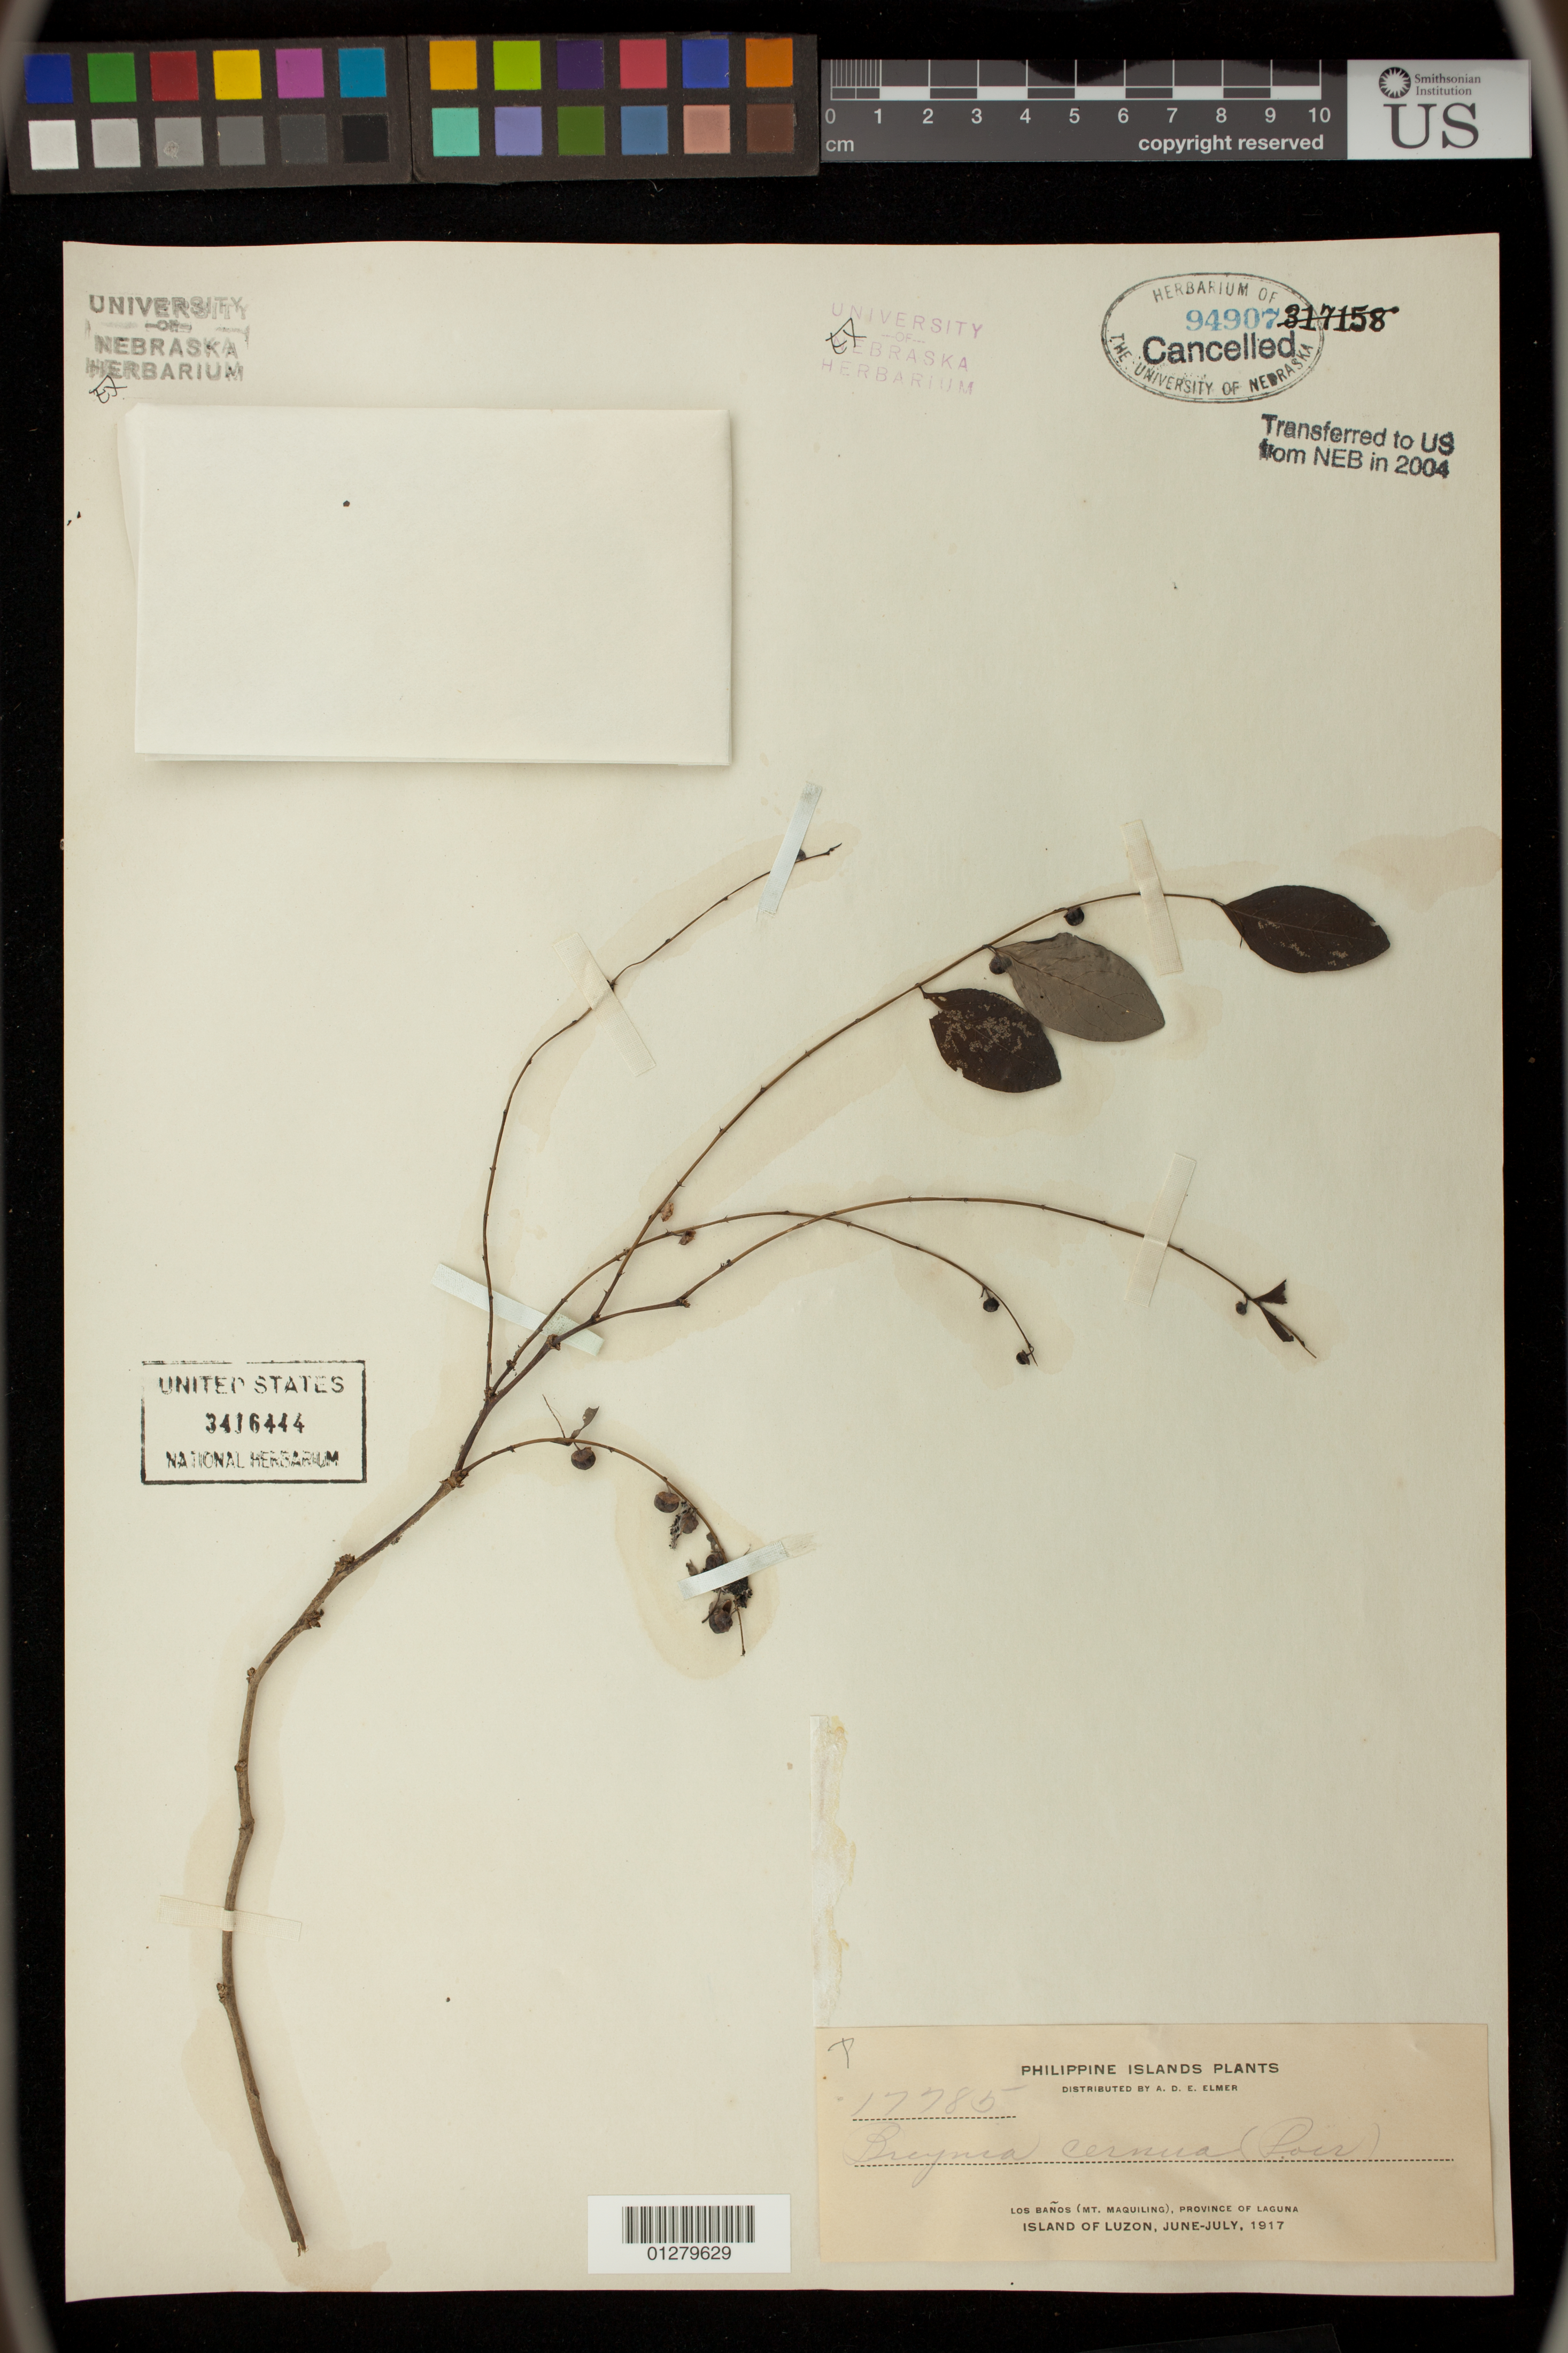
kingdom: Plantae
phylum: Tracheophyta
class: Magnoliopsida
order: Malpighiales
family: Phyllanthaceae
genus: Breynia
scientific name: Breynia cernua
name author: (Poir.) Müll. Arg.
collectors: A. D. E. Elmer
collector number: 17785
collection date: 1917-06/1917-07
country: Philippines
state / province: Calabarzon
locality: Los Banos (Mt. Maquiling) Province of Laguna Island of Luzon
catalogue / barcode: US 3416444